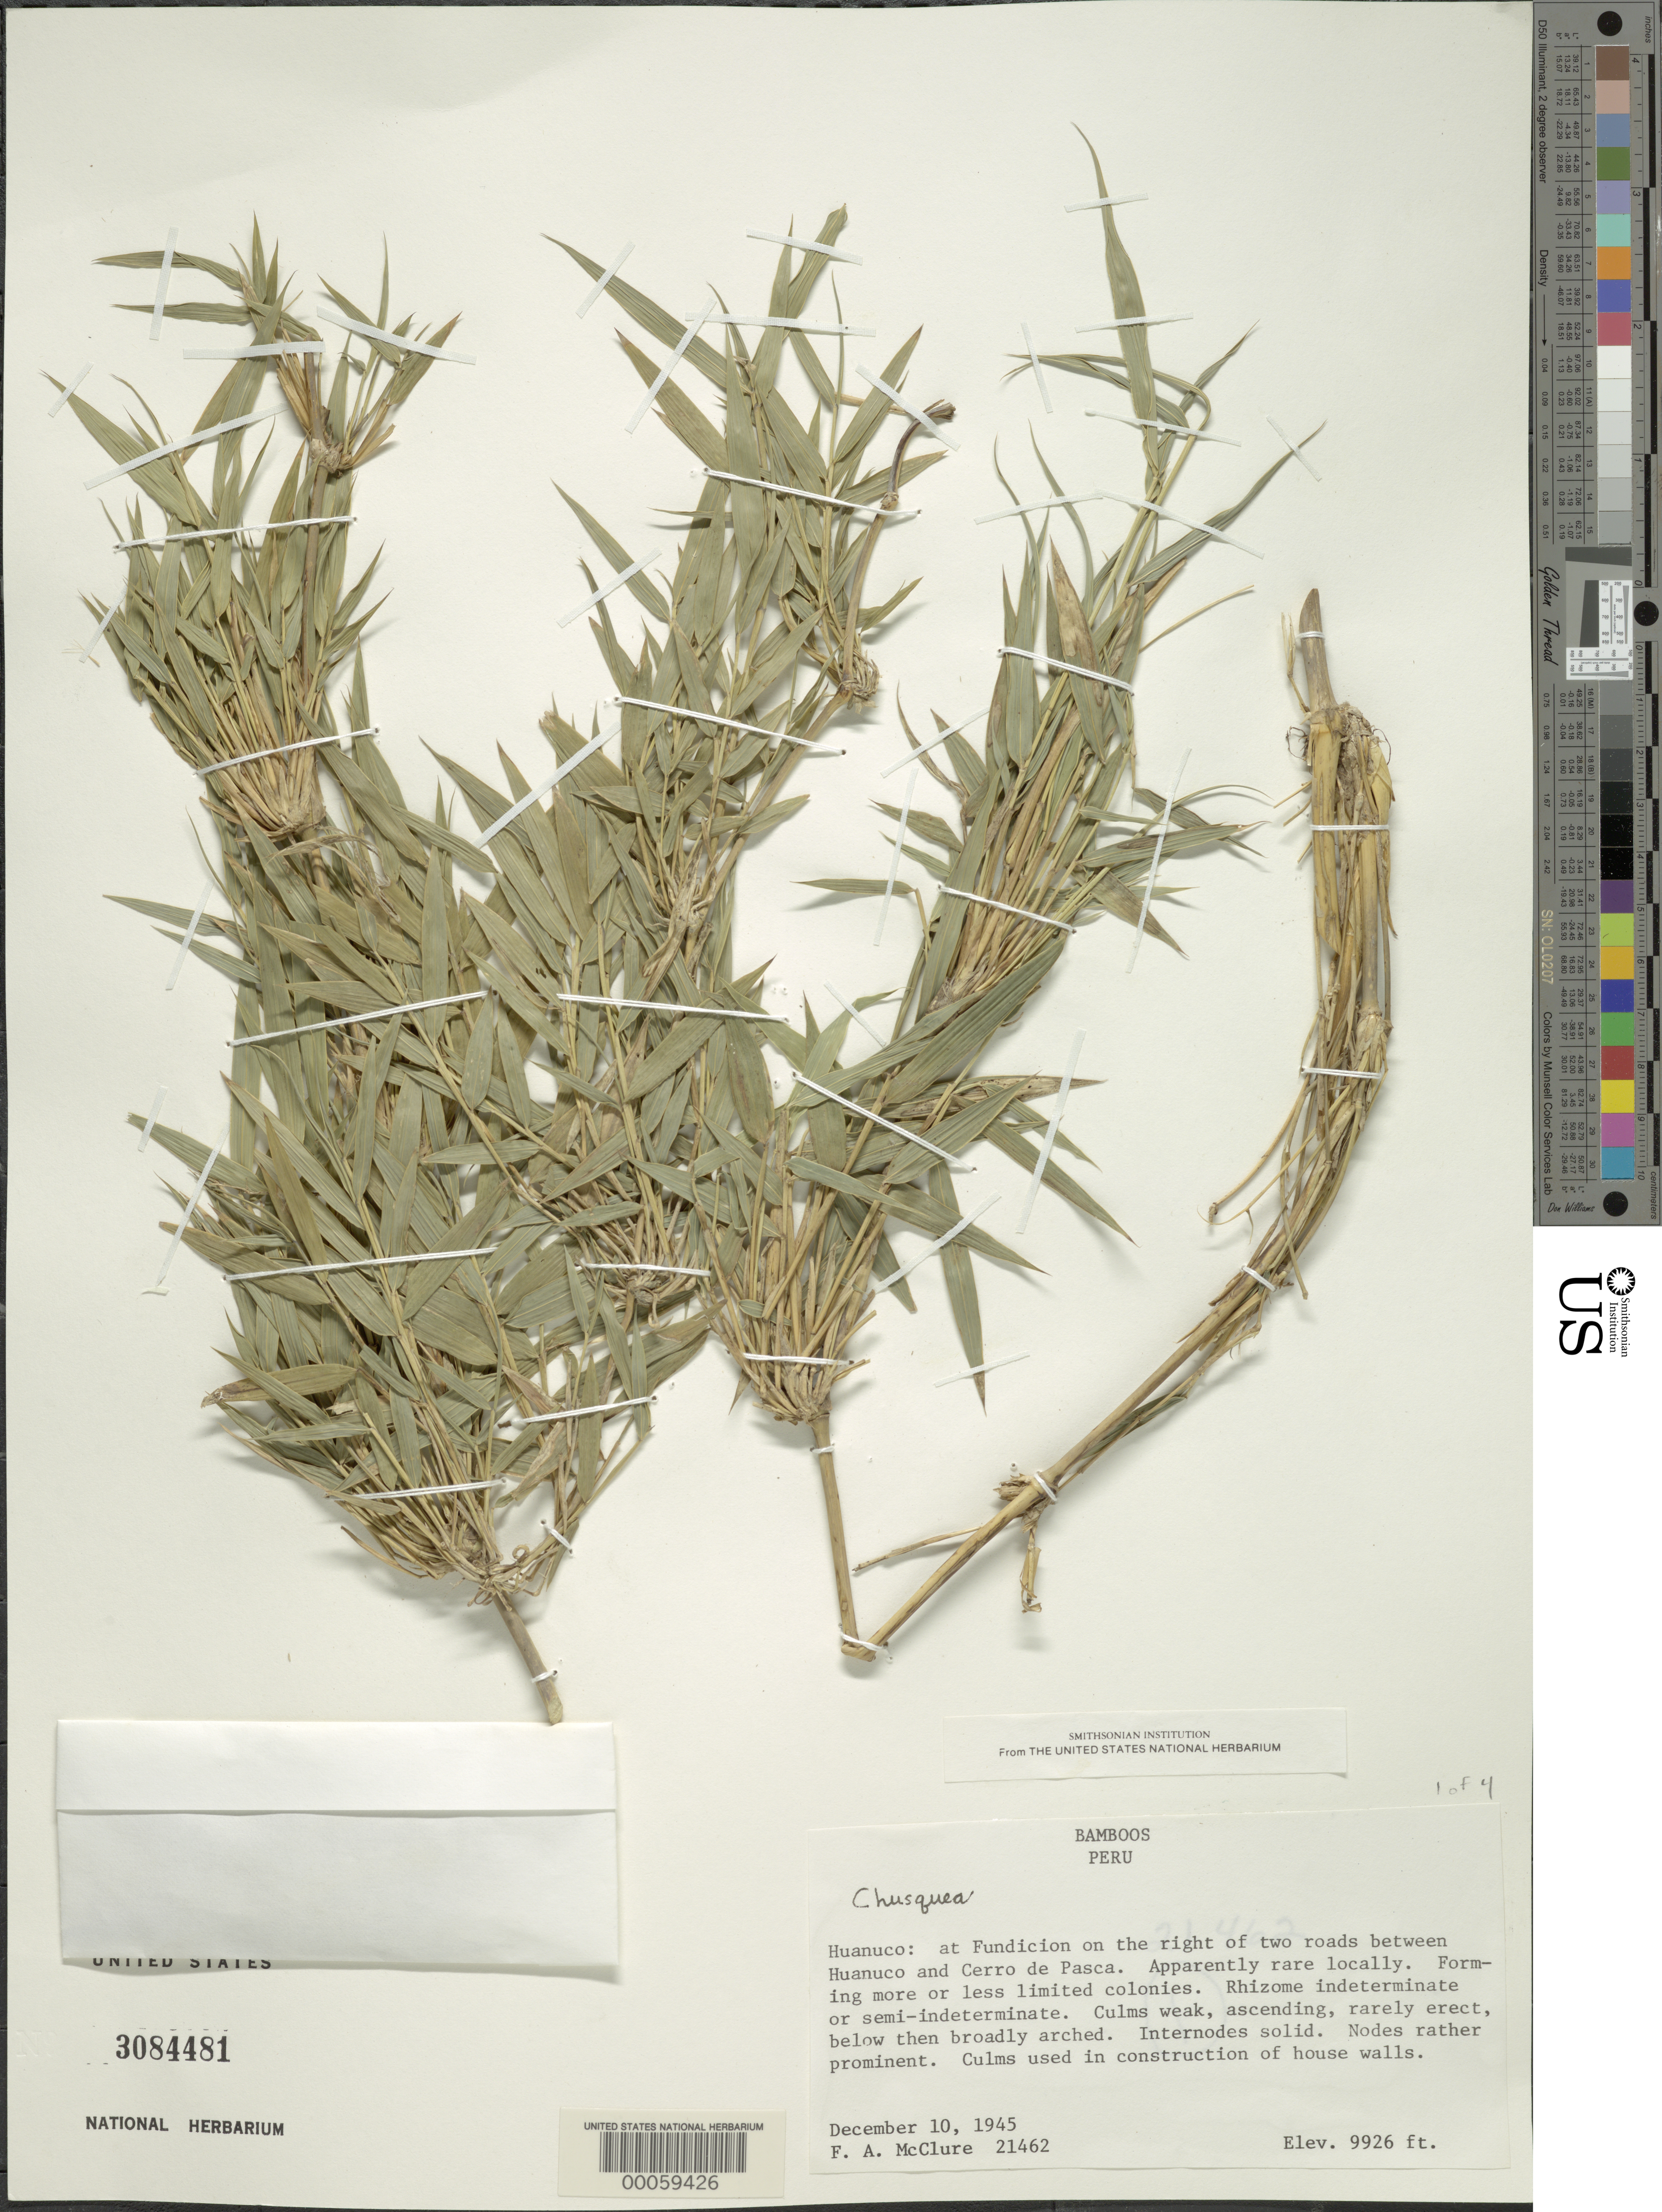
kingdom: Plantae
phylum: Tracheophyta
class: Liliopsida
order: Poales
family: Poaceae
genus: Chusquea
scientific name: Chusquea inamoena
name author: Pilg.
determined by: Guerreiro, C.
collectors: F. A. McClure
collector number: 21462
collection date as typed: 10 Dec 1945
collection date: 1945-12-10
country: Peru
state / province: Huánuco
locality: Fundación on right of 2 roads between Huánuco and Cerro de Pasco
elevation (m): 3025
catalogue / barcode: US 3084481